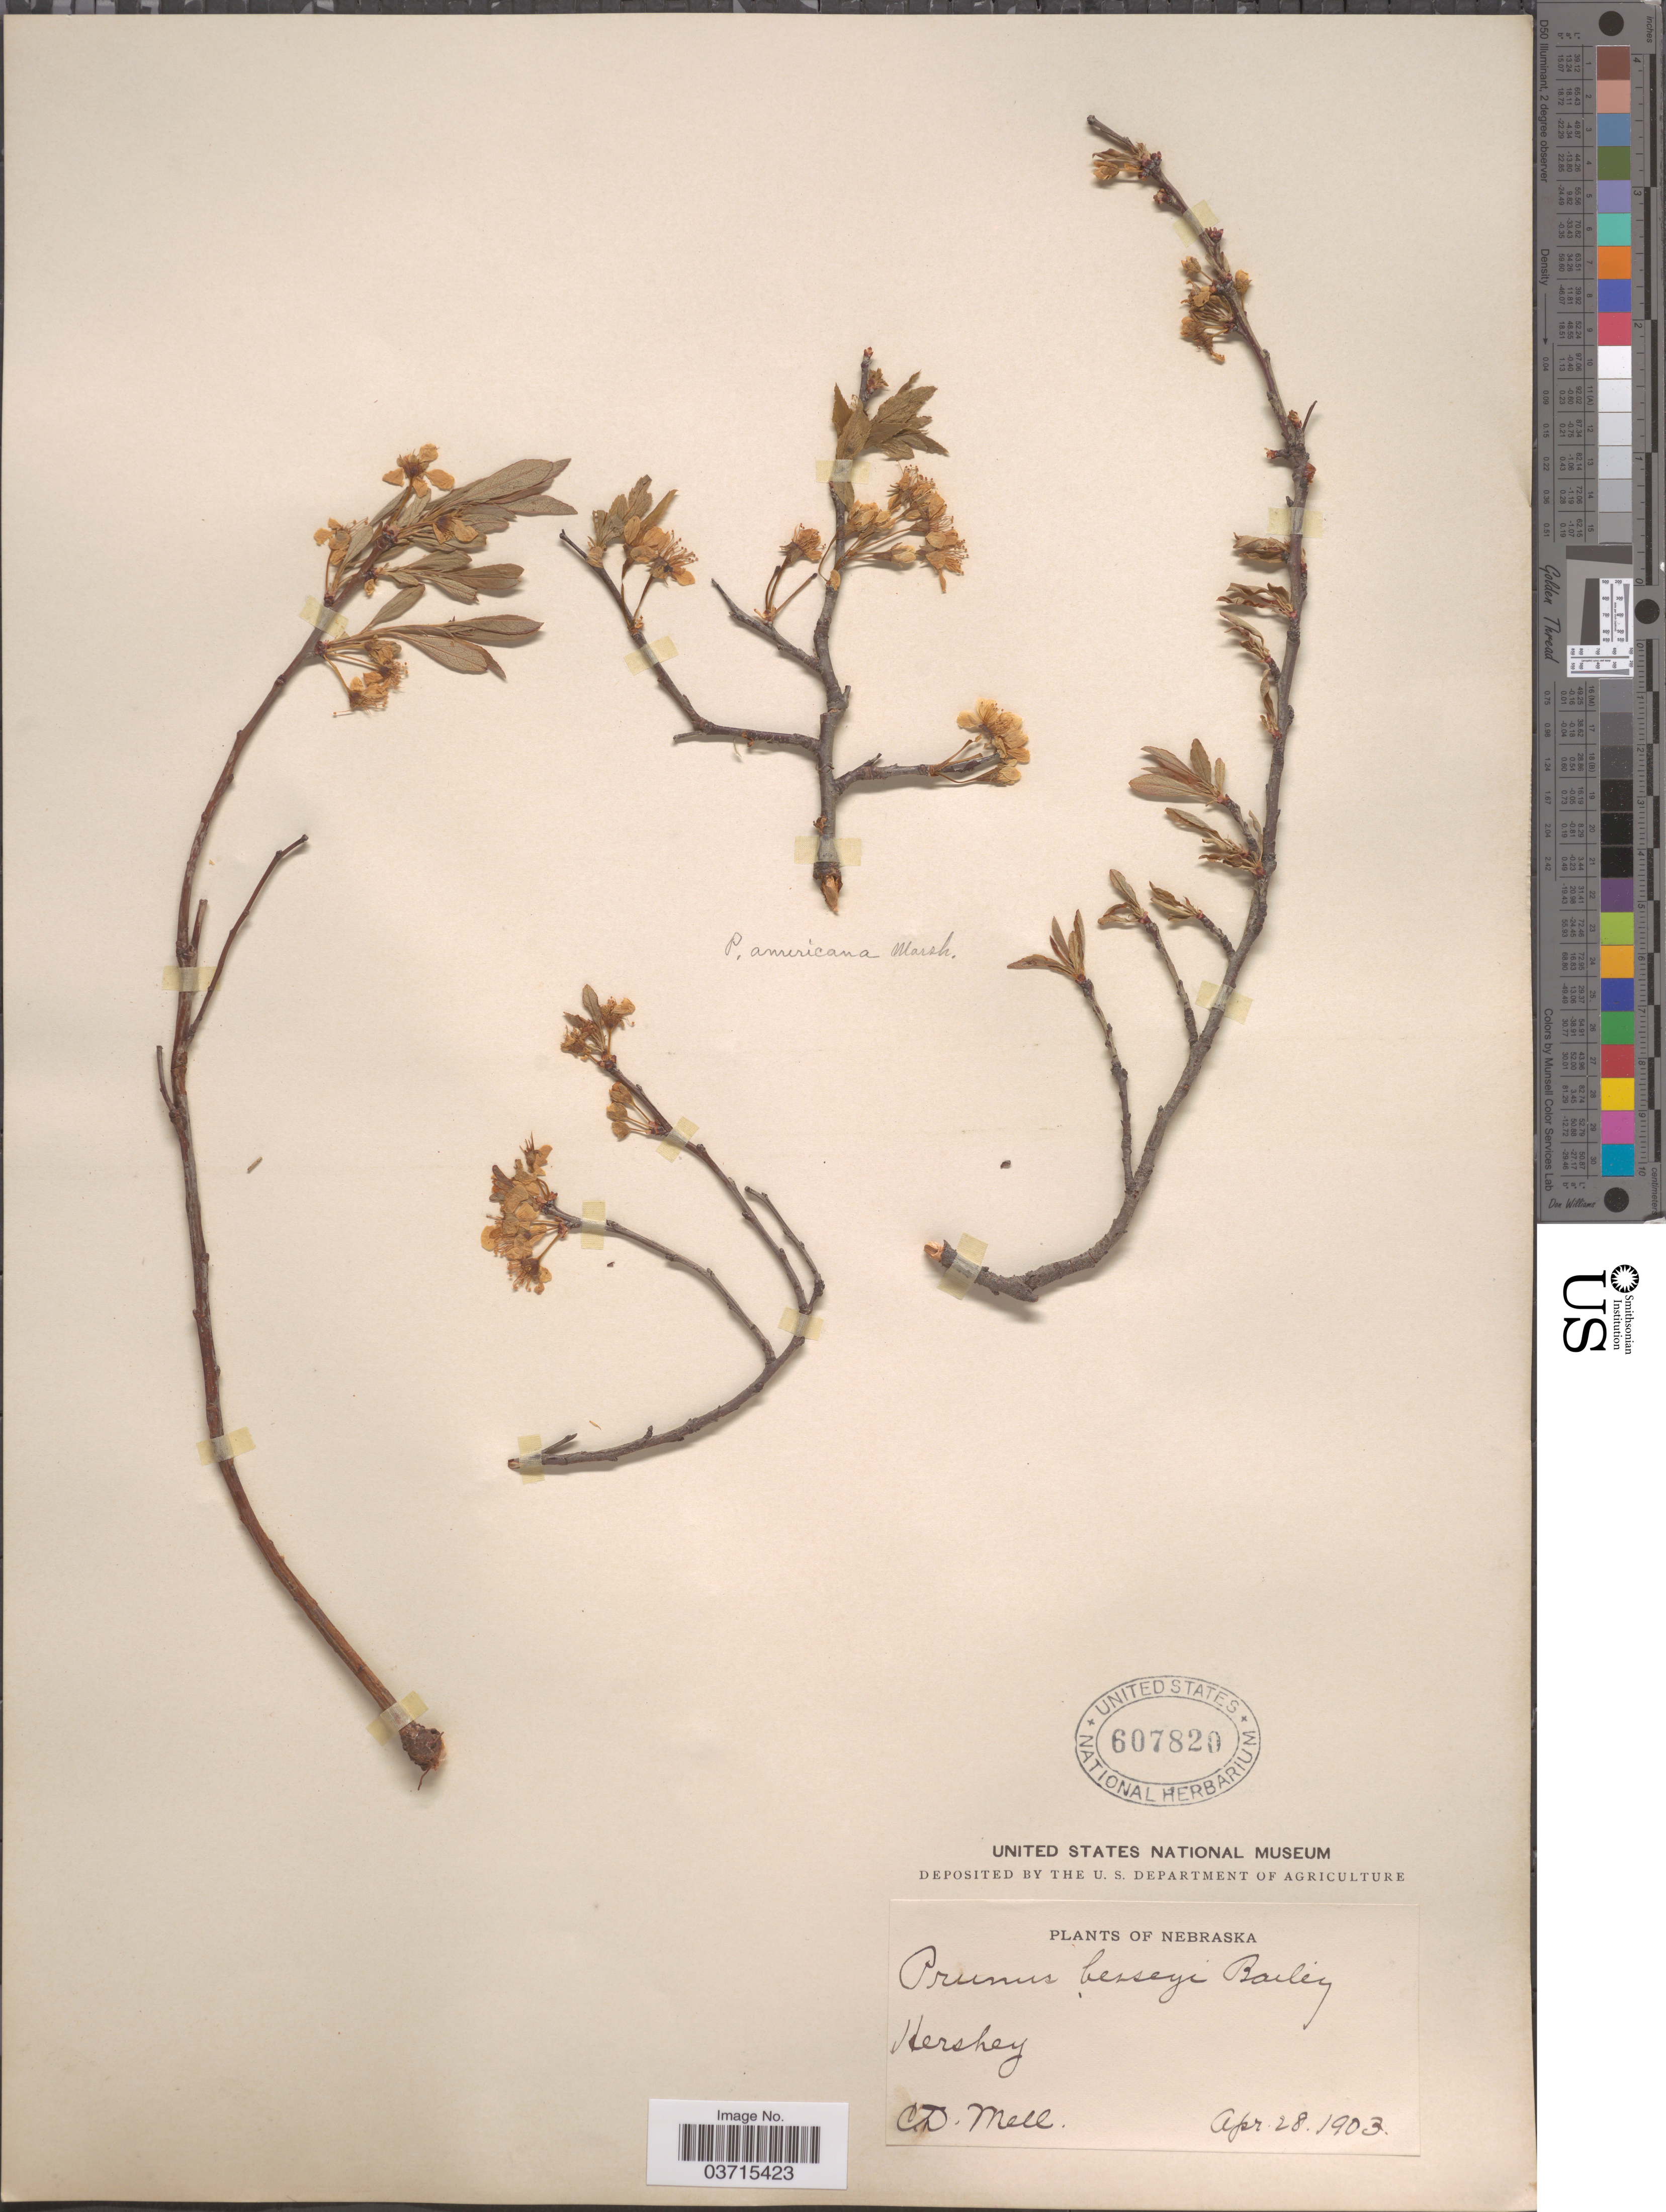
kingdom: Plantae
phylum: Tracheophyta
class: Magnoliopsida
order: Rosales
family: Rosaceae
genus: Prunus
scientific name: Prunus besseyi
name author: L.H. Bailey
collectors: C. D. Mell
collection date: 1903-04-28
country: United States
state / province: Nebraska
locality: Hershey.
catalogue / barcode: US 607820